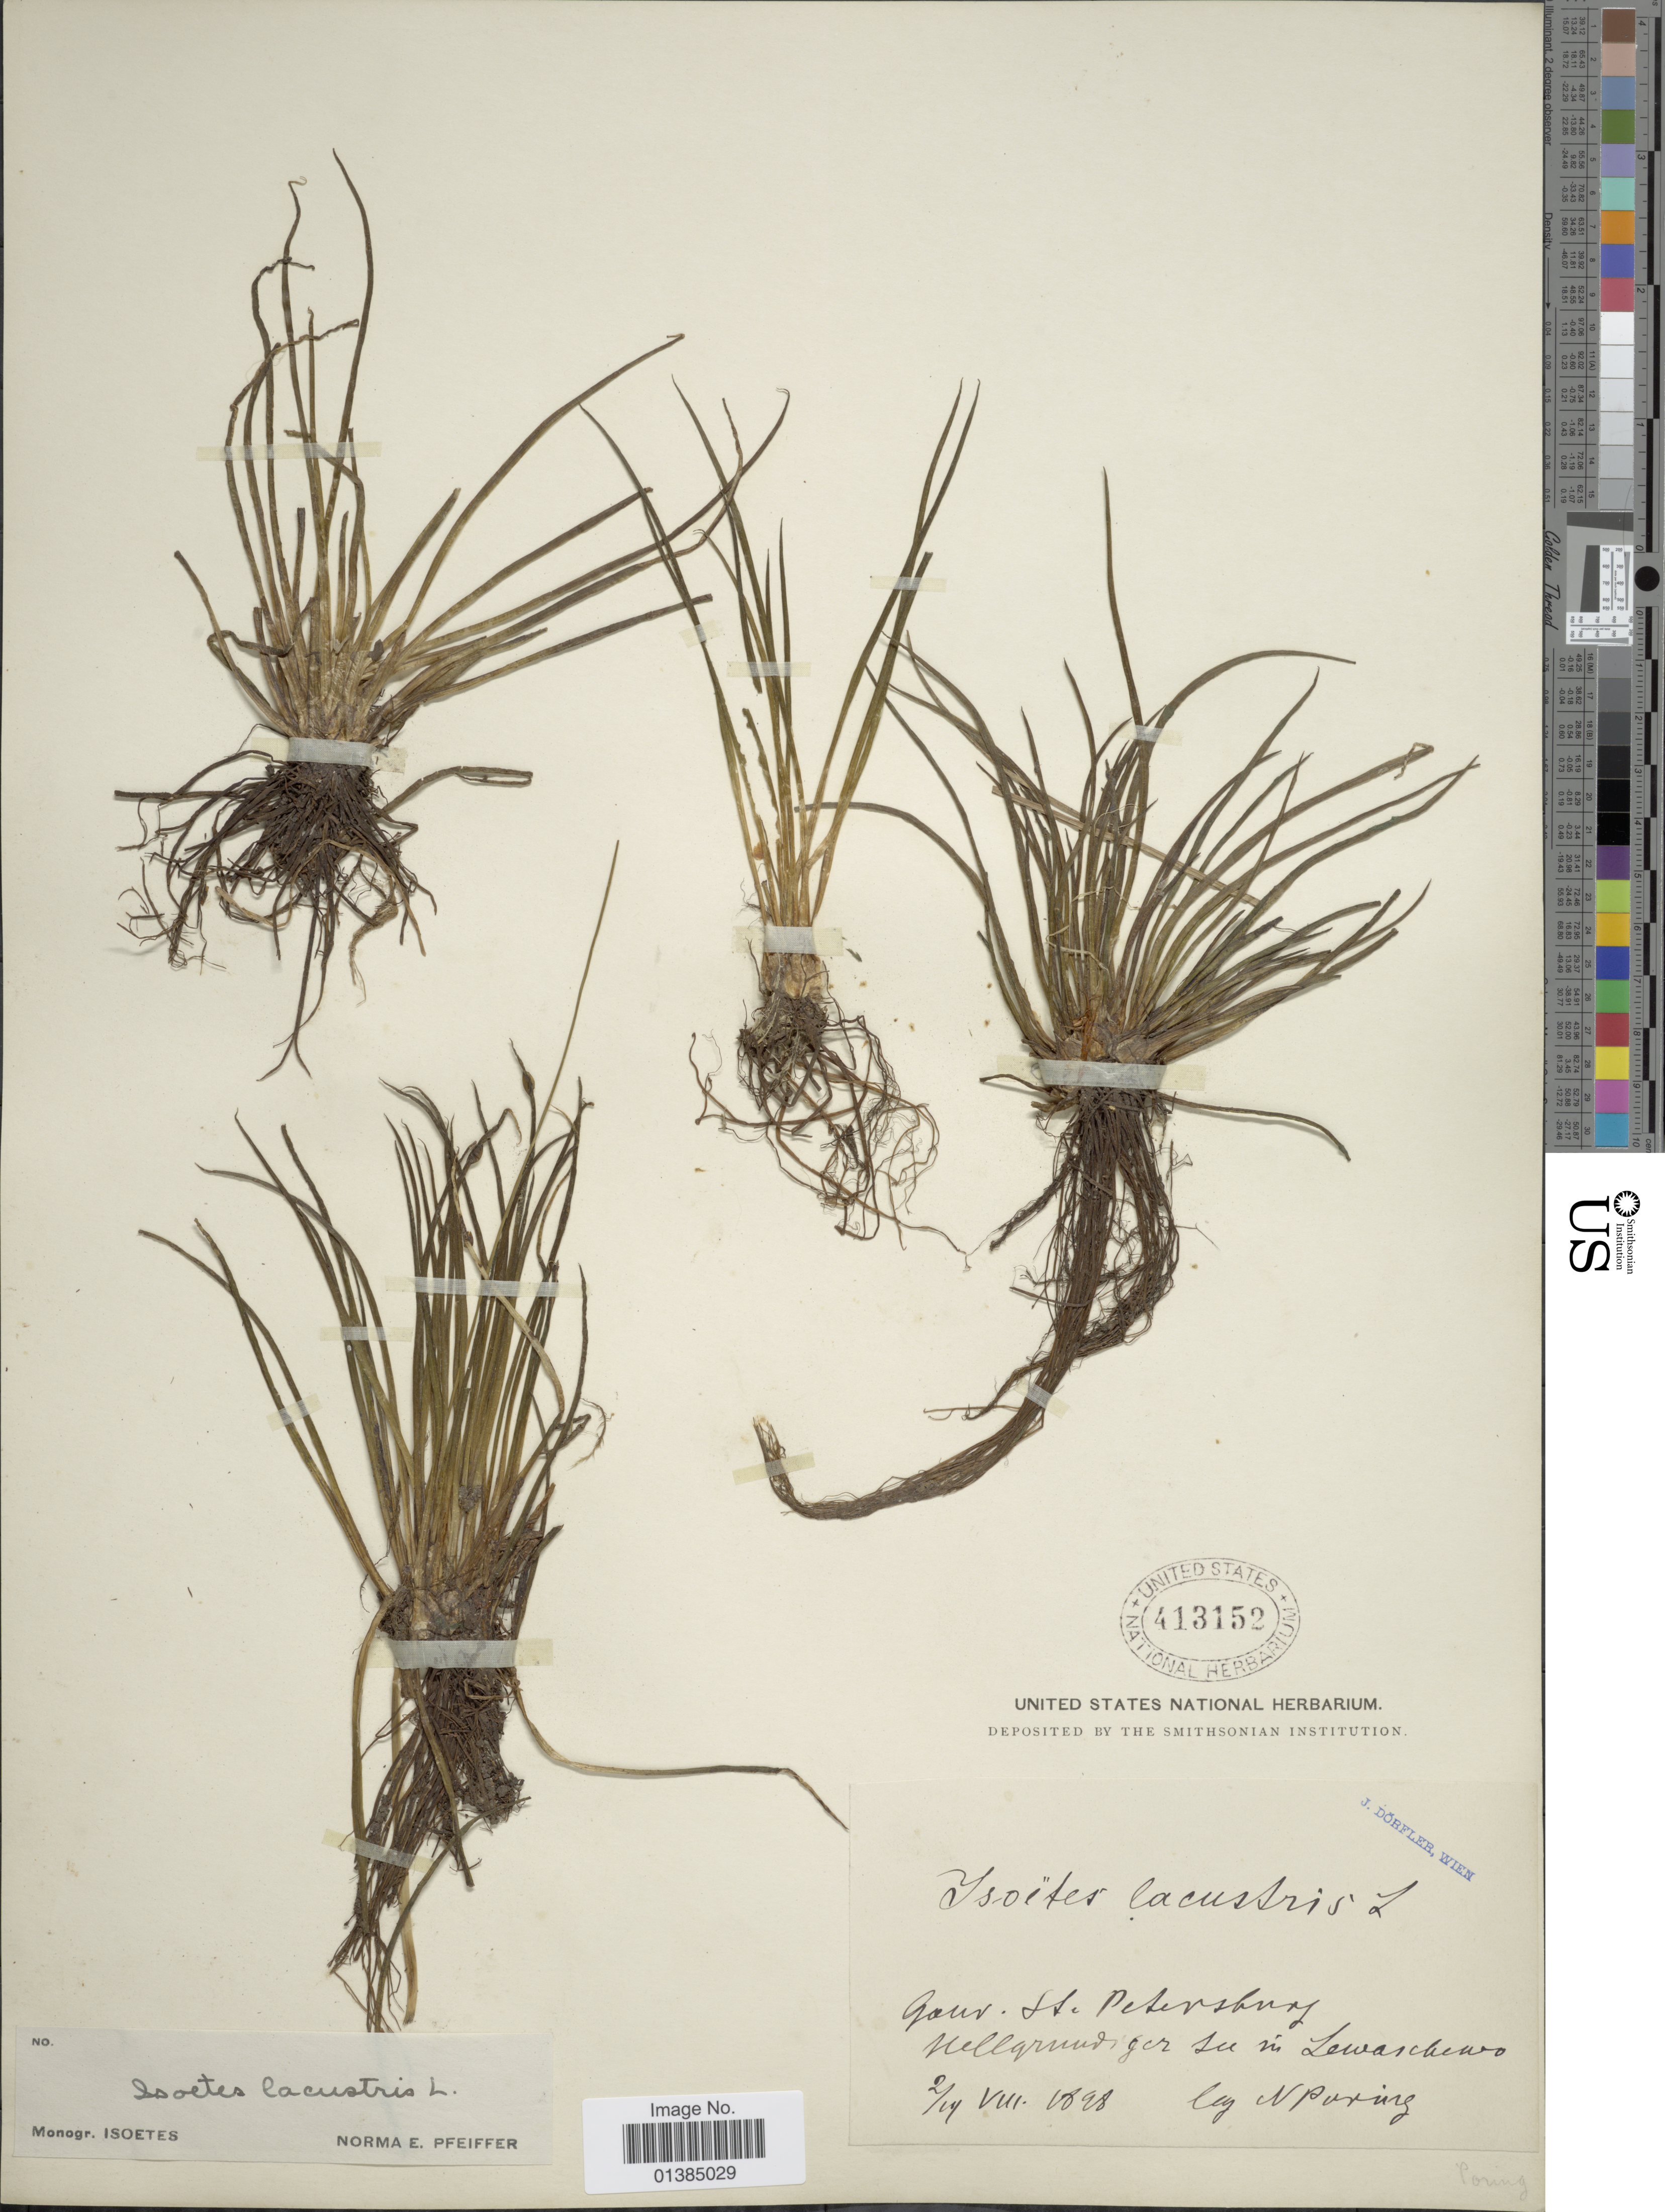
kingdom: Plantae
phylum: Tracheophyta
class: Lycopodiopsida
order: Isoetales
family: Isoetaceae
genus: Isoetes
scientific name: Isoetes lacustris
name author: L.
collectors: N. Puring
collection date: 1898-08-02/1898-08-19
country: Russian Federation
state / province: St. Petersburg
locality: Gouv. St. Petersburg, Nellgrundiger see in Lewaschewo.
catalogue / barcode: US 413152